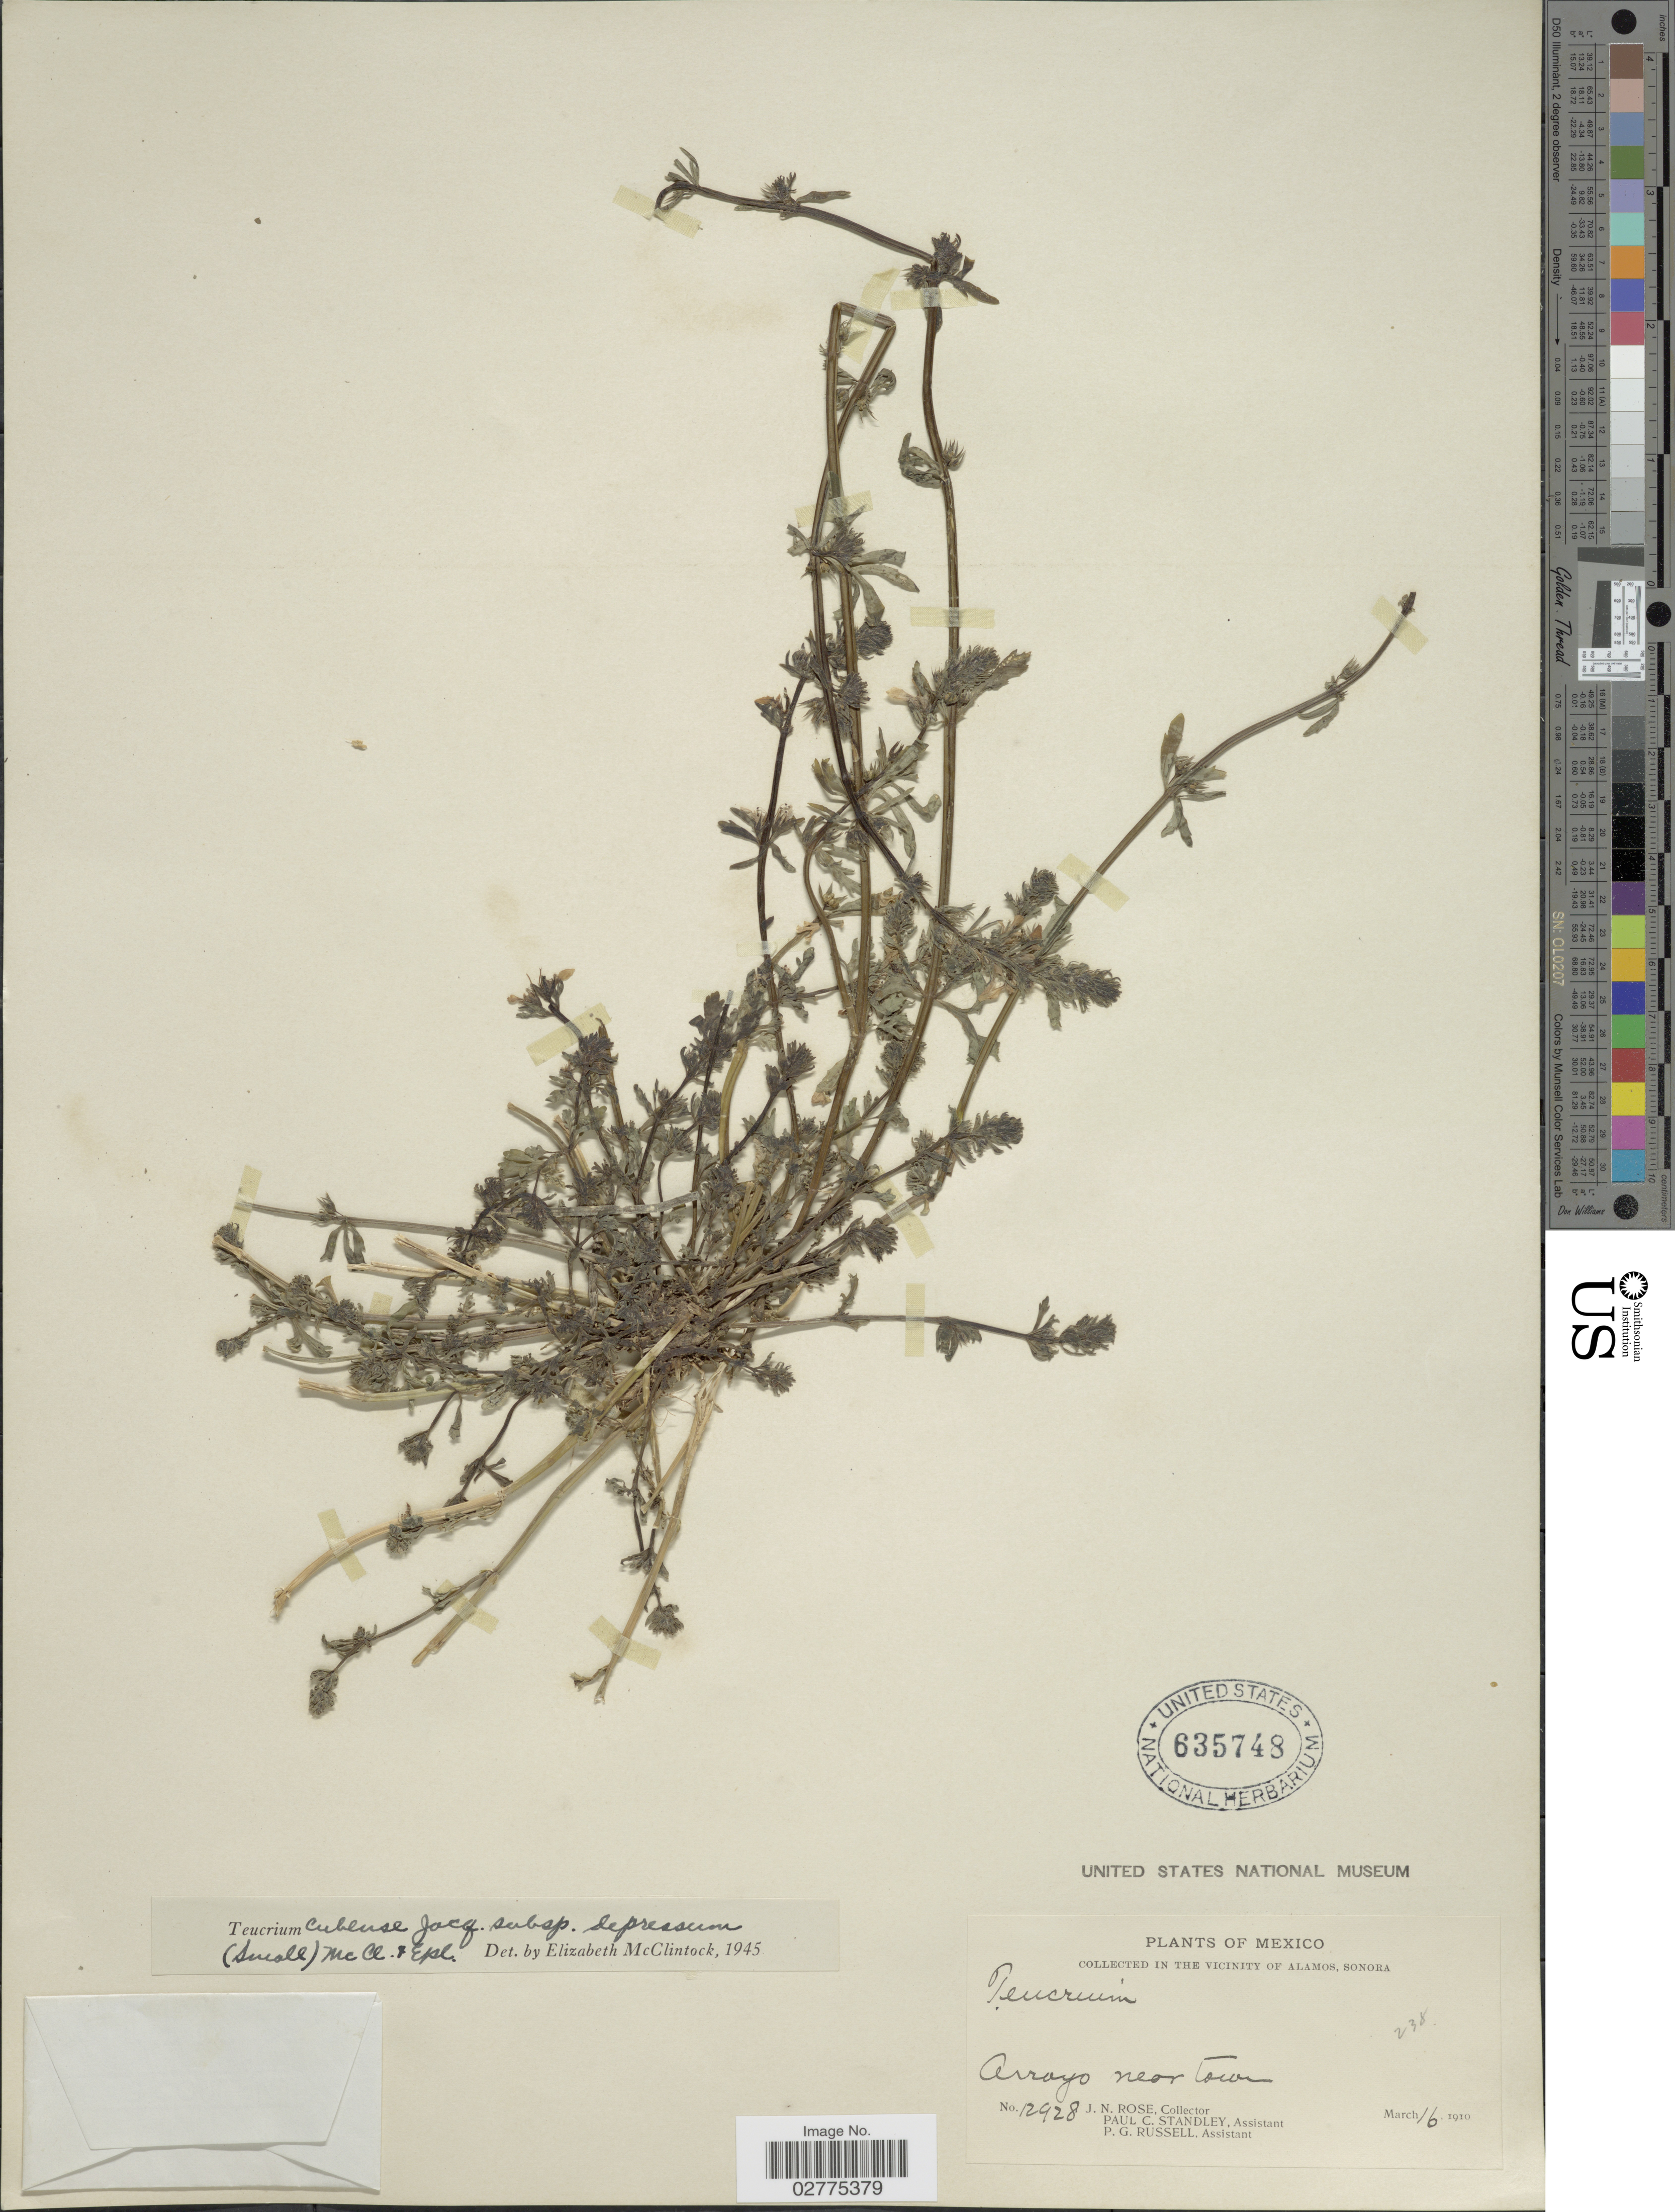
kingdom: Plantae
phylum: Tracheophyta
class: Magnoliopsida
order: Lamiales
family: Lamiaceae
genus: Teucrium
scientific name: Teucrium cubense subsp. depressum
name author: (Small) E. M. McClint. & Epling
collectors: J. N. Rose, P. C. Standley & P. G. Russell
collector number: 12928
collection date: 1910-03-16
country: Mexico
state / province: Sonora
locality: In The Vicinity of Alamos, Sonora, Arrayo near town.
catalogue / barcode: US 635748